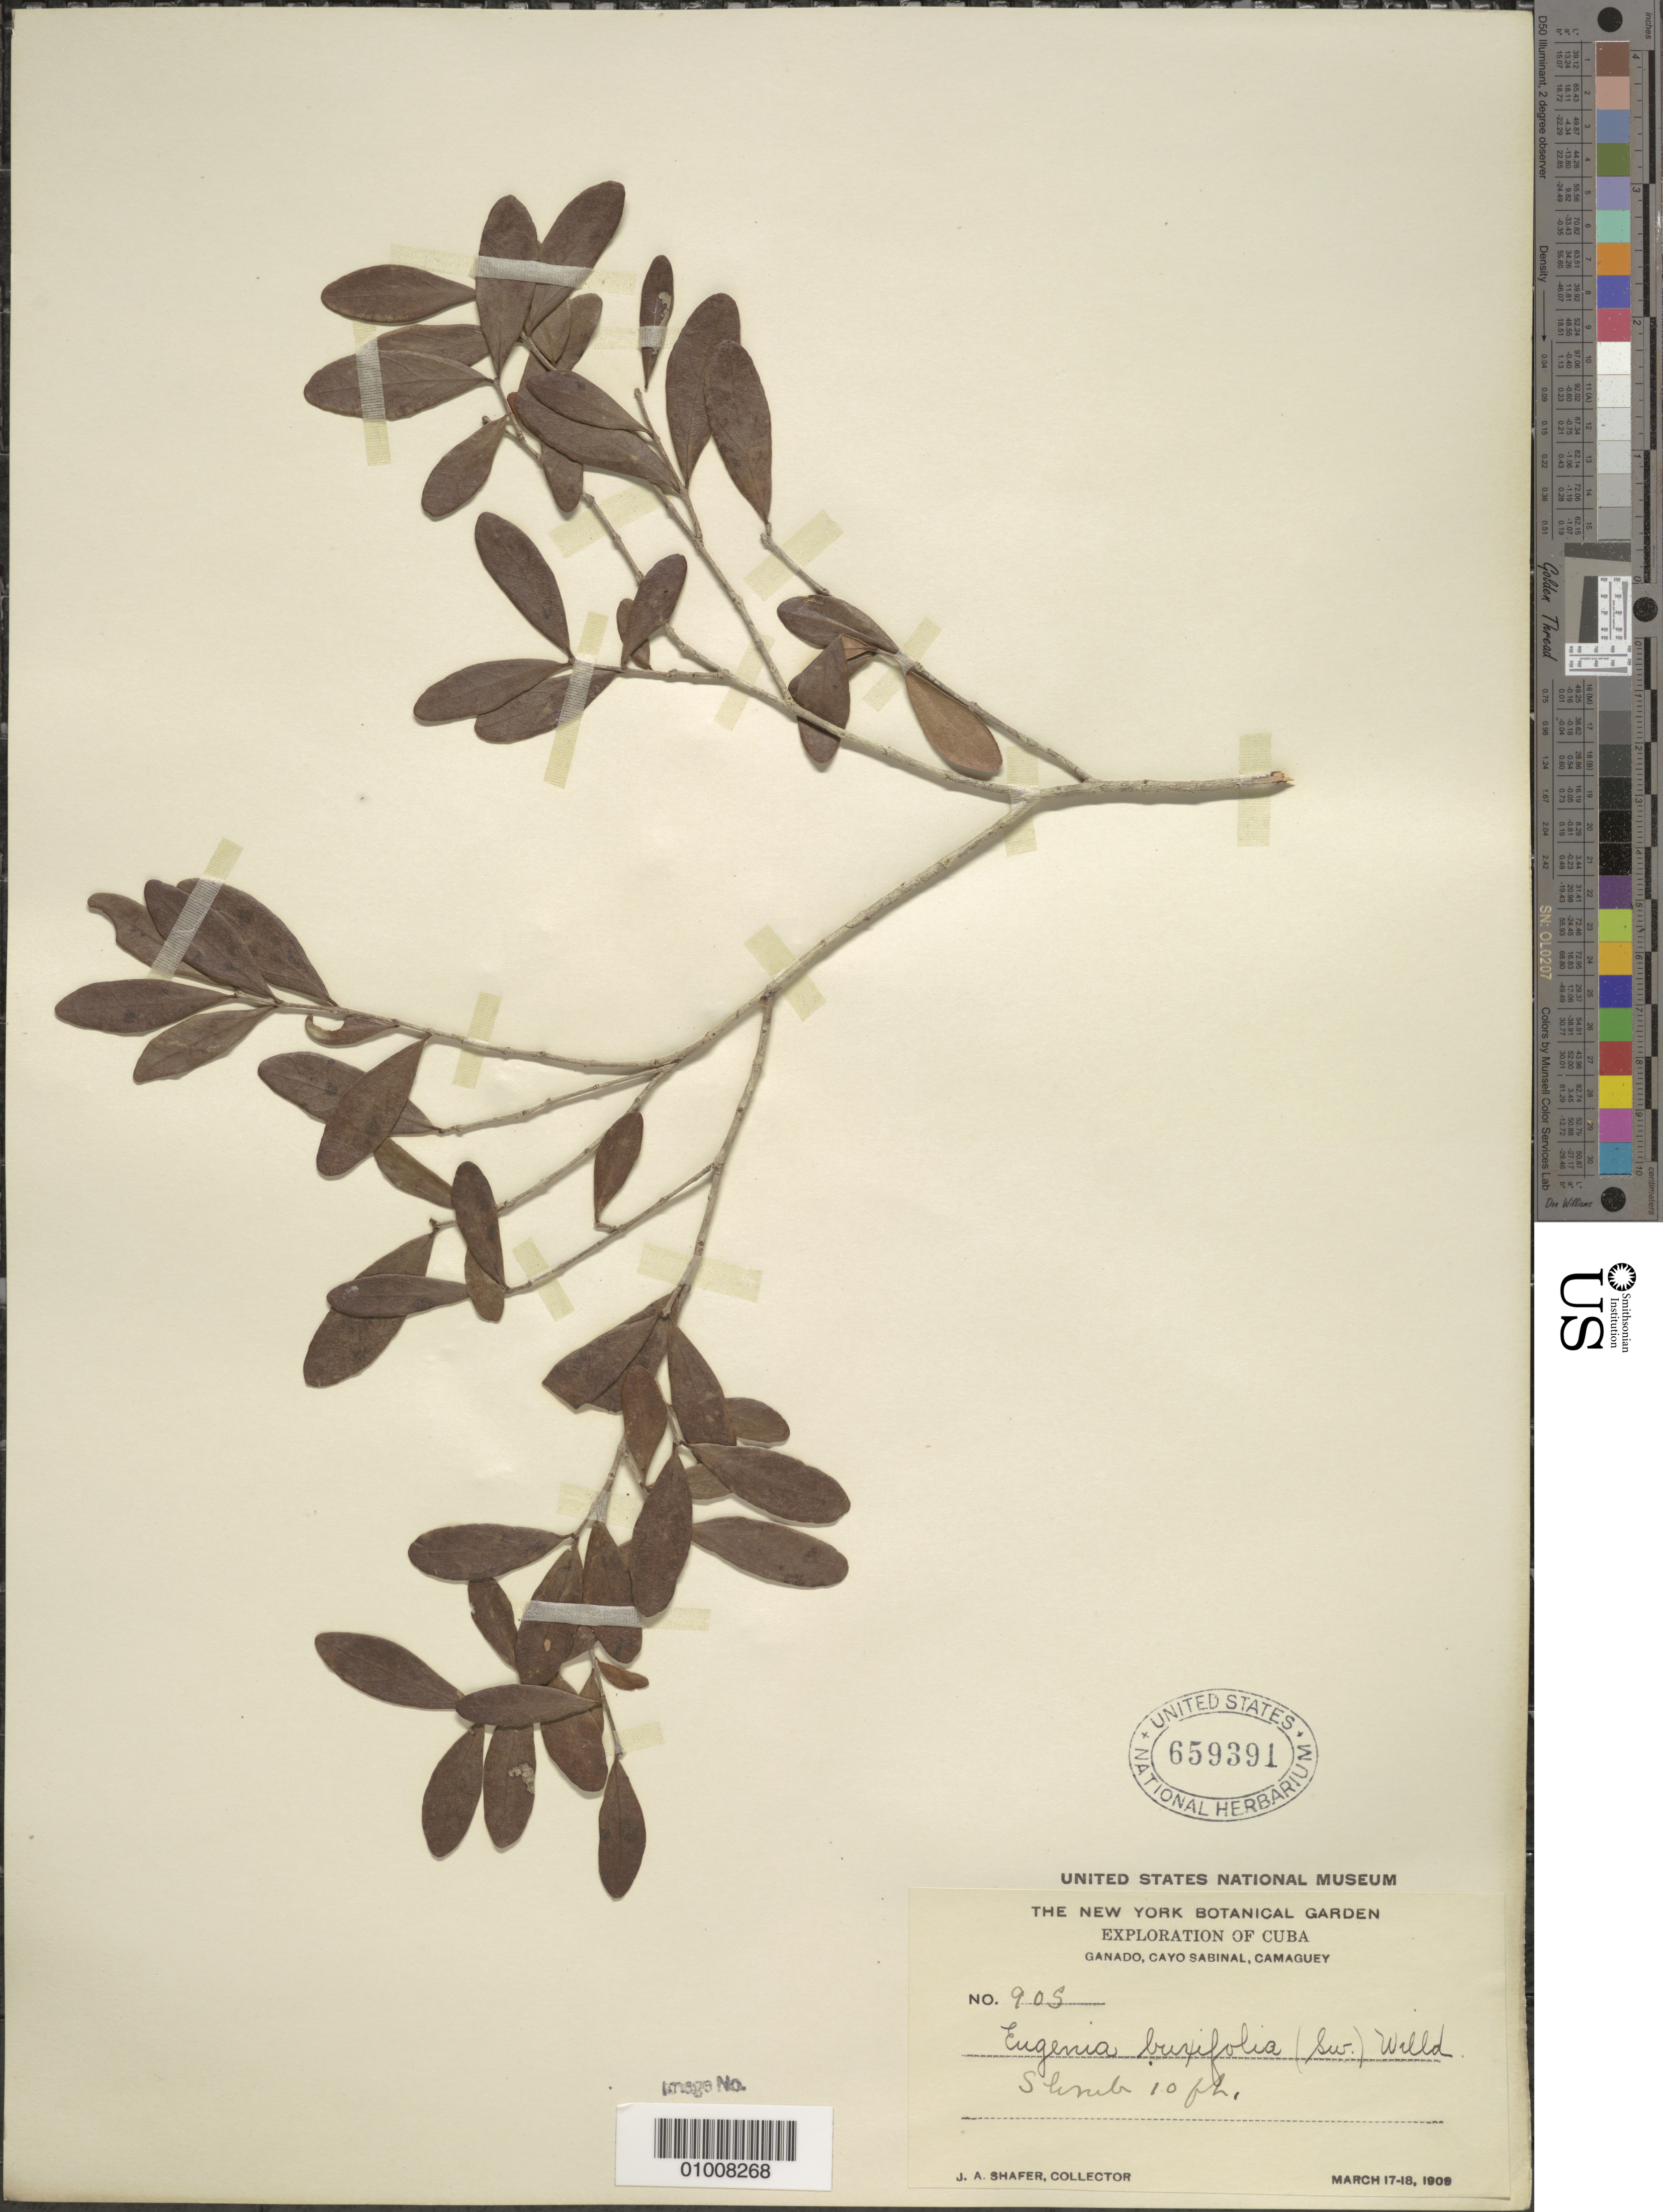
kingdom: Plantae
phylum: Tracheophyta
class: Magnoliopsida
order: Myrtales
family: Myrtaceae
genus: Eugenia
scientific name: Eugenia foetida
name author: Pers.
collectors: J. A. Shafer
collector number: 905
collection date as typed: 17 Mar 1909 to 18 Mar 1909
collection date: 1909-03-17/1909-03-18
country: Cuba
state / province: Camagüey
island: Cuba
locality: Ganado, Cayo Sabinal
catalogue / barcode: US 659391